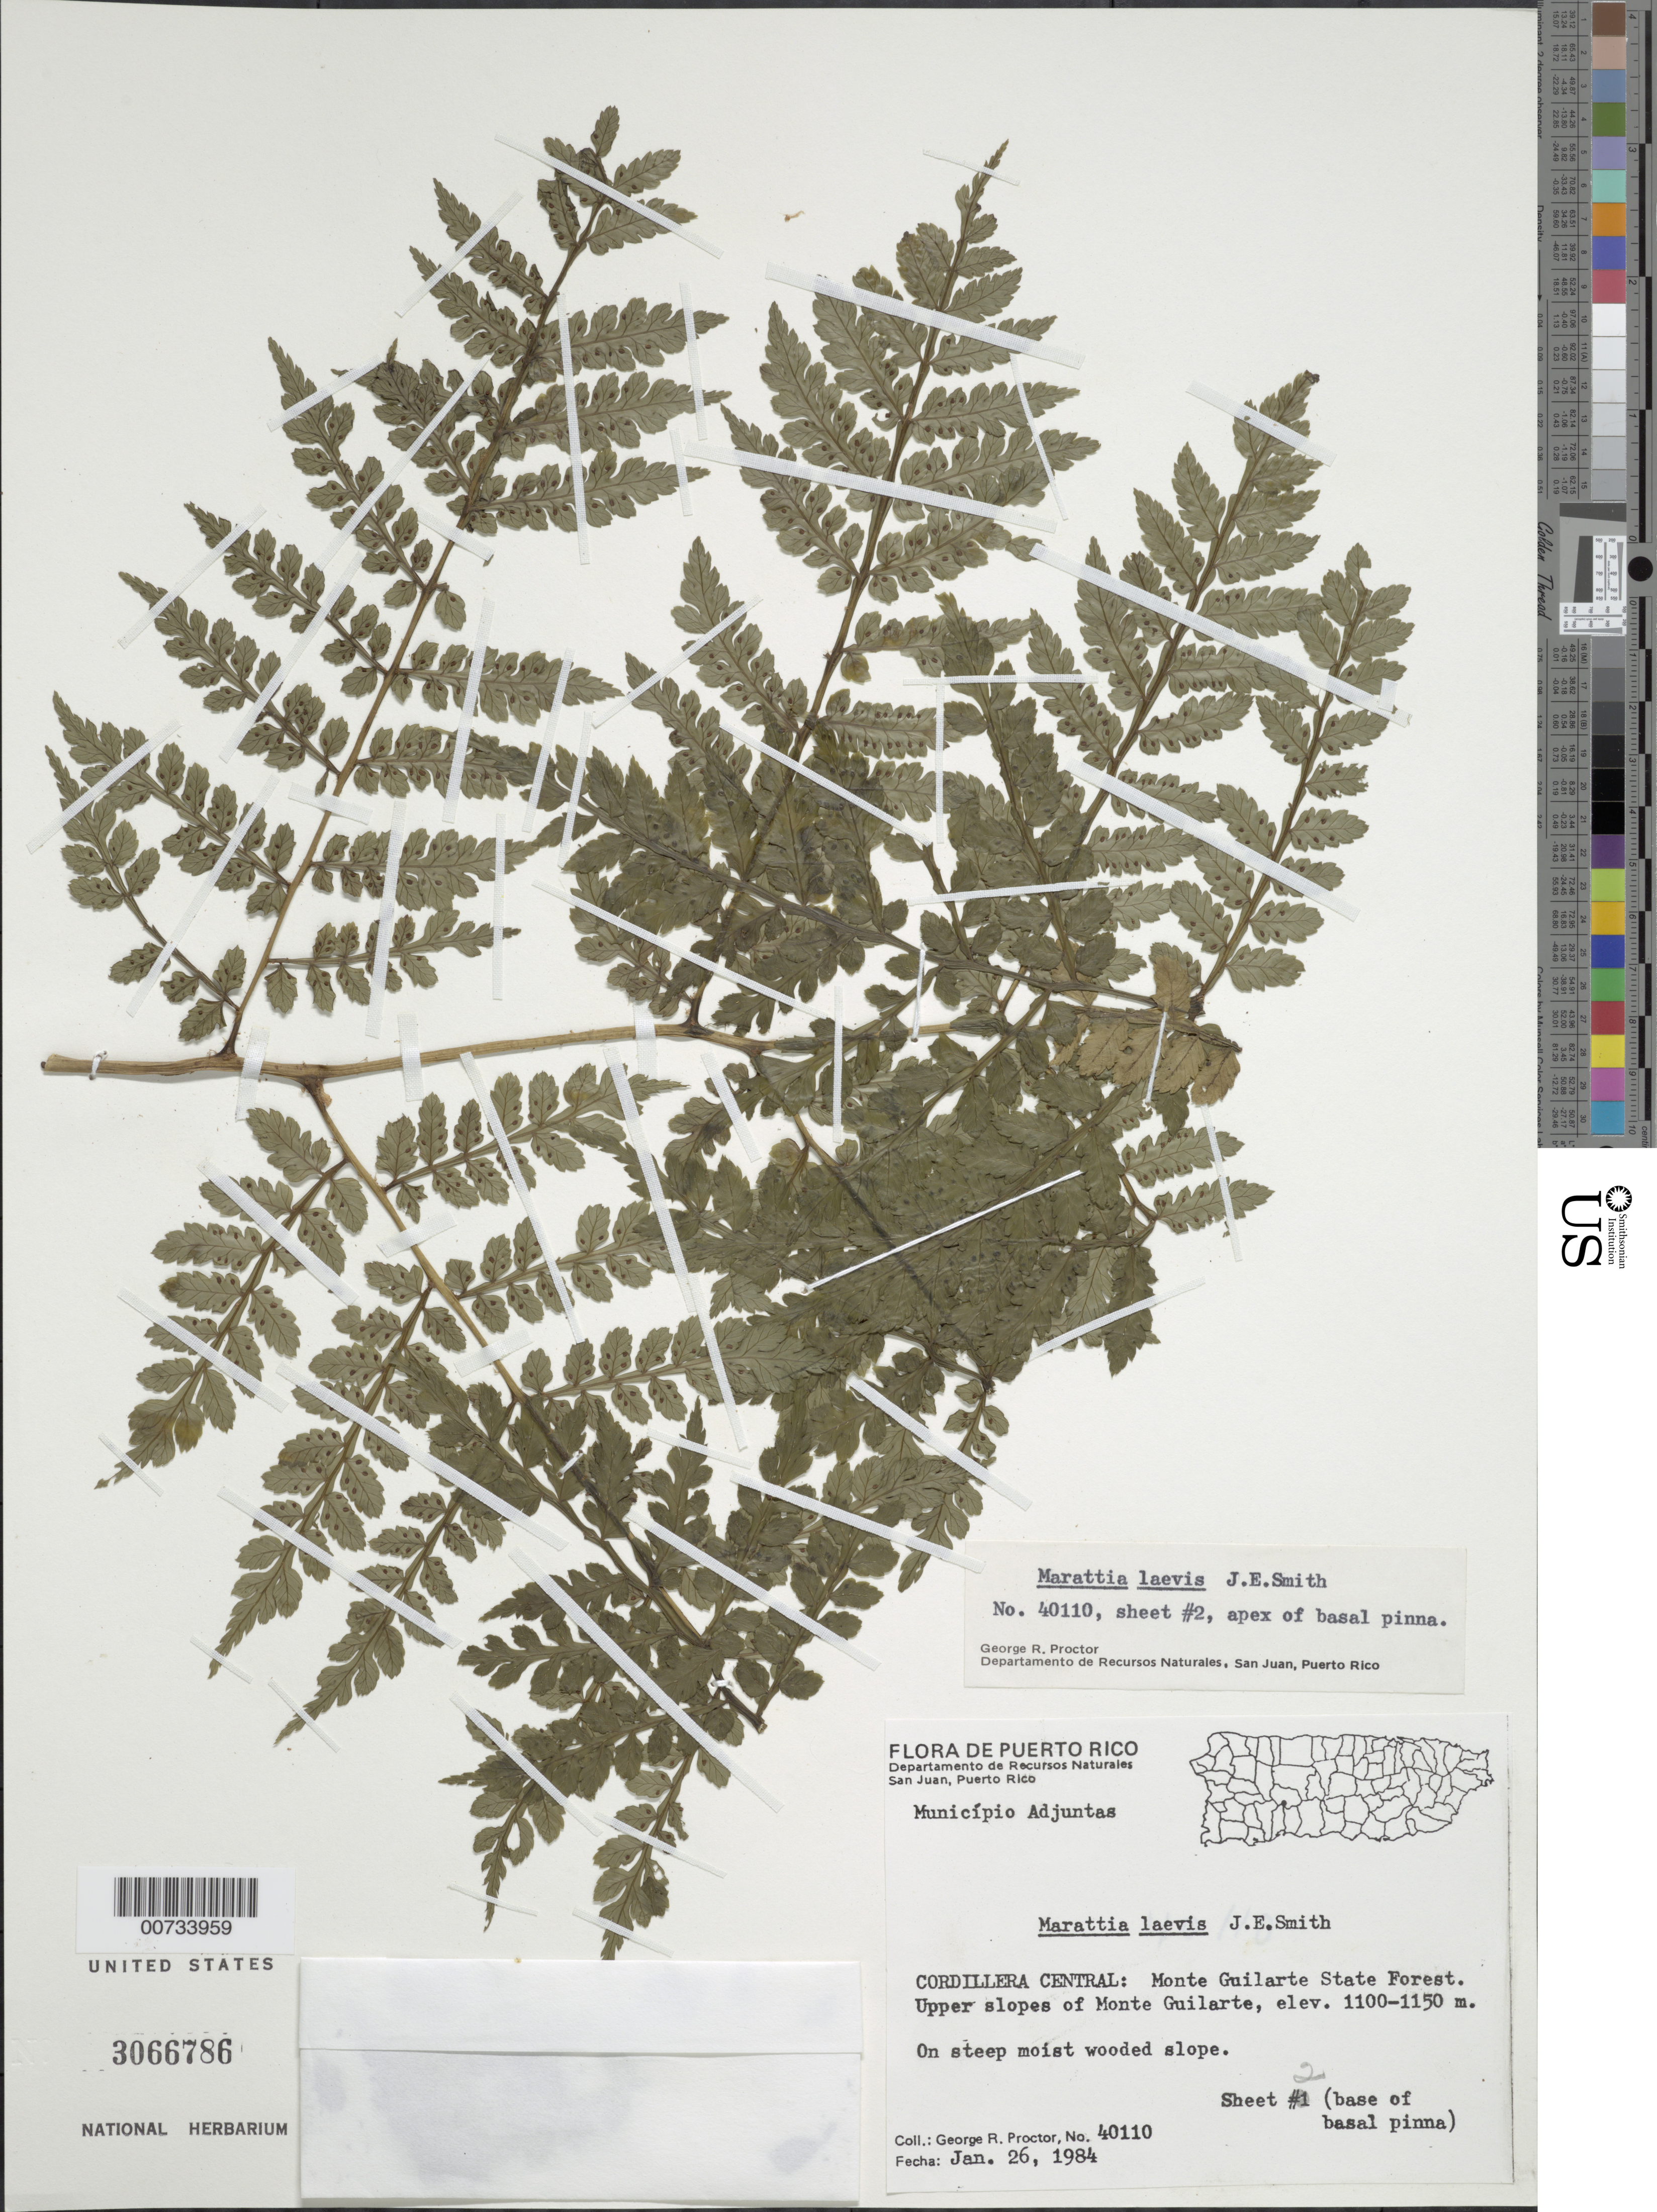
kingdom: Plantae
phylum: Tracheophyta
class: Polypodiopsida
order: Marattiales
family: Marattiaceae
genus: Marattia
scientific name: Marattia laevis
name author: Sm.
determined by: Proctor, G. R.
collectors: G. R. Proctor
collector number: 40110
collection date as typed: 26 Jan 1984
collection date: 1984-01-26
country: Puerto Rico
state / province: Adjuntas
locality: Mun. Adjuntas, Cordillera Central: Monte Guilarte State Forest, upper slopes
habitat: On steep moist wooded slope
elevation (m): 1100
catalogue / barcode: US 3066786